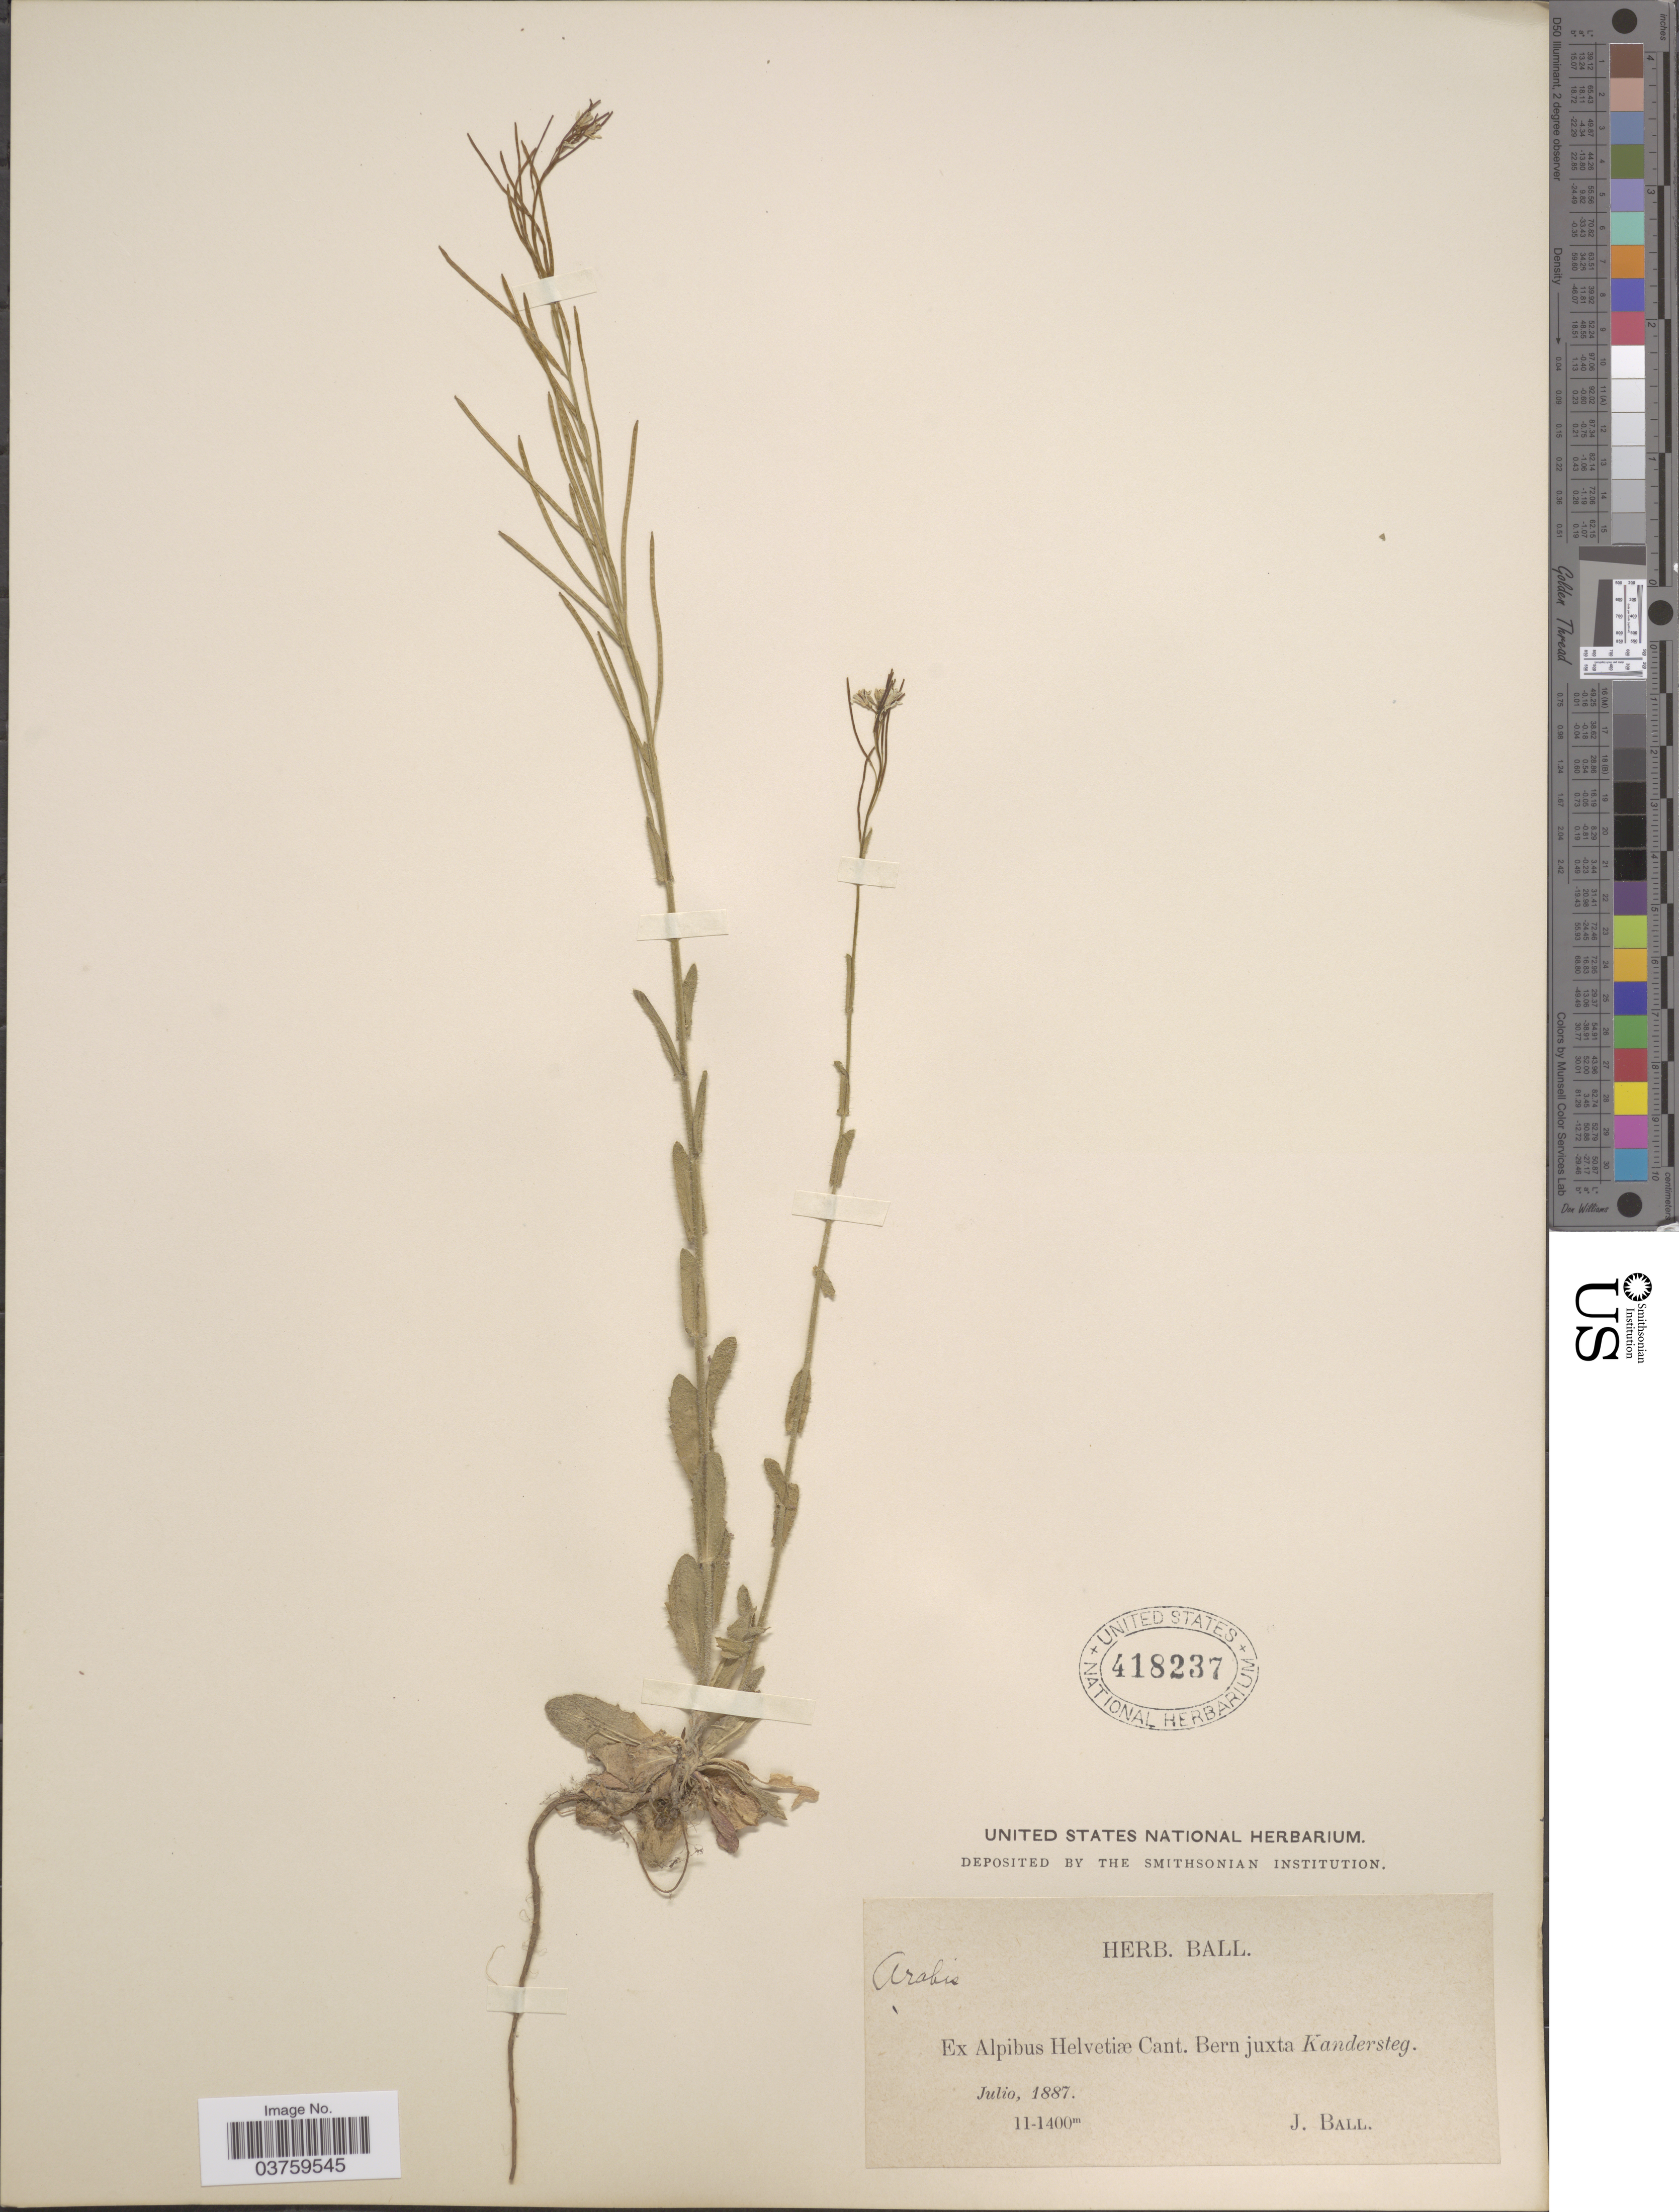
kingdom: Plantae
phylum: Tracheophyta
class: Magnoliopsida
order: Brassicales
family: Brassicaceae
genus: Arabis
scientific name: Arabis sp.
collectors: J. Ball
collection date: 1887-07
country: Switzerland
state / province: Bern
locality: Ex Alpibus Helvetiæ Cant. Bern juxta Kandersteg.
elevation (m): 1100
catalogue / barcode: US 418237